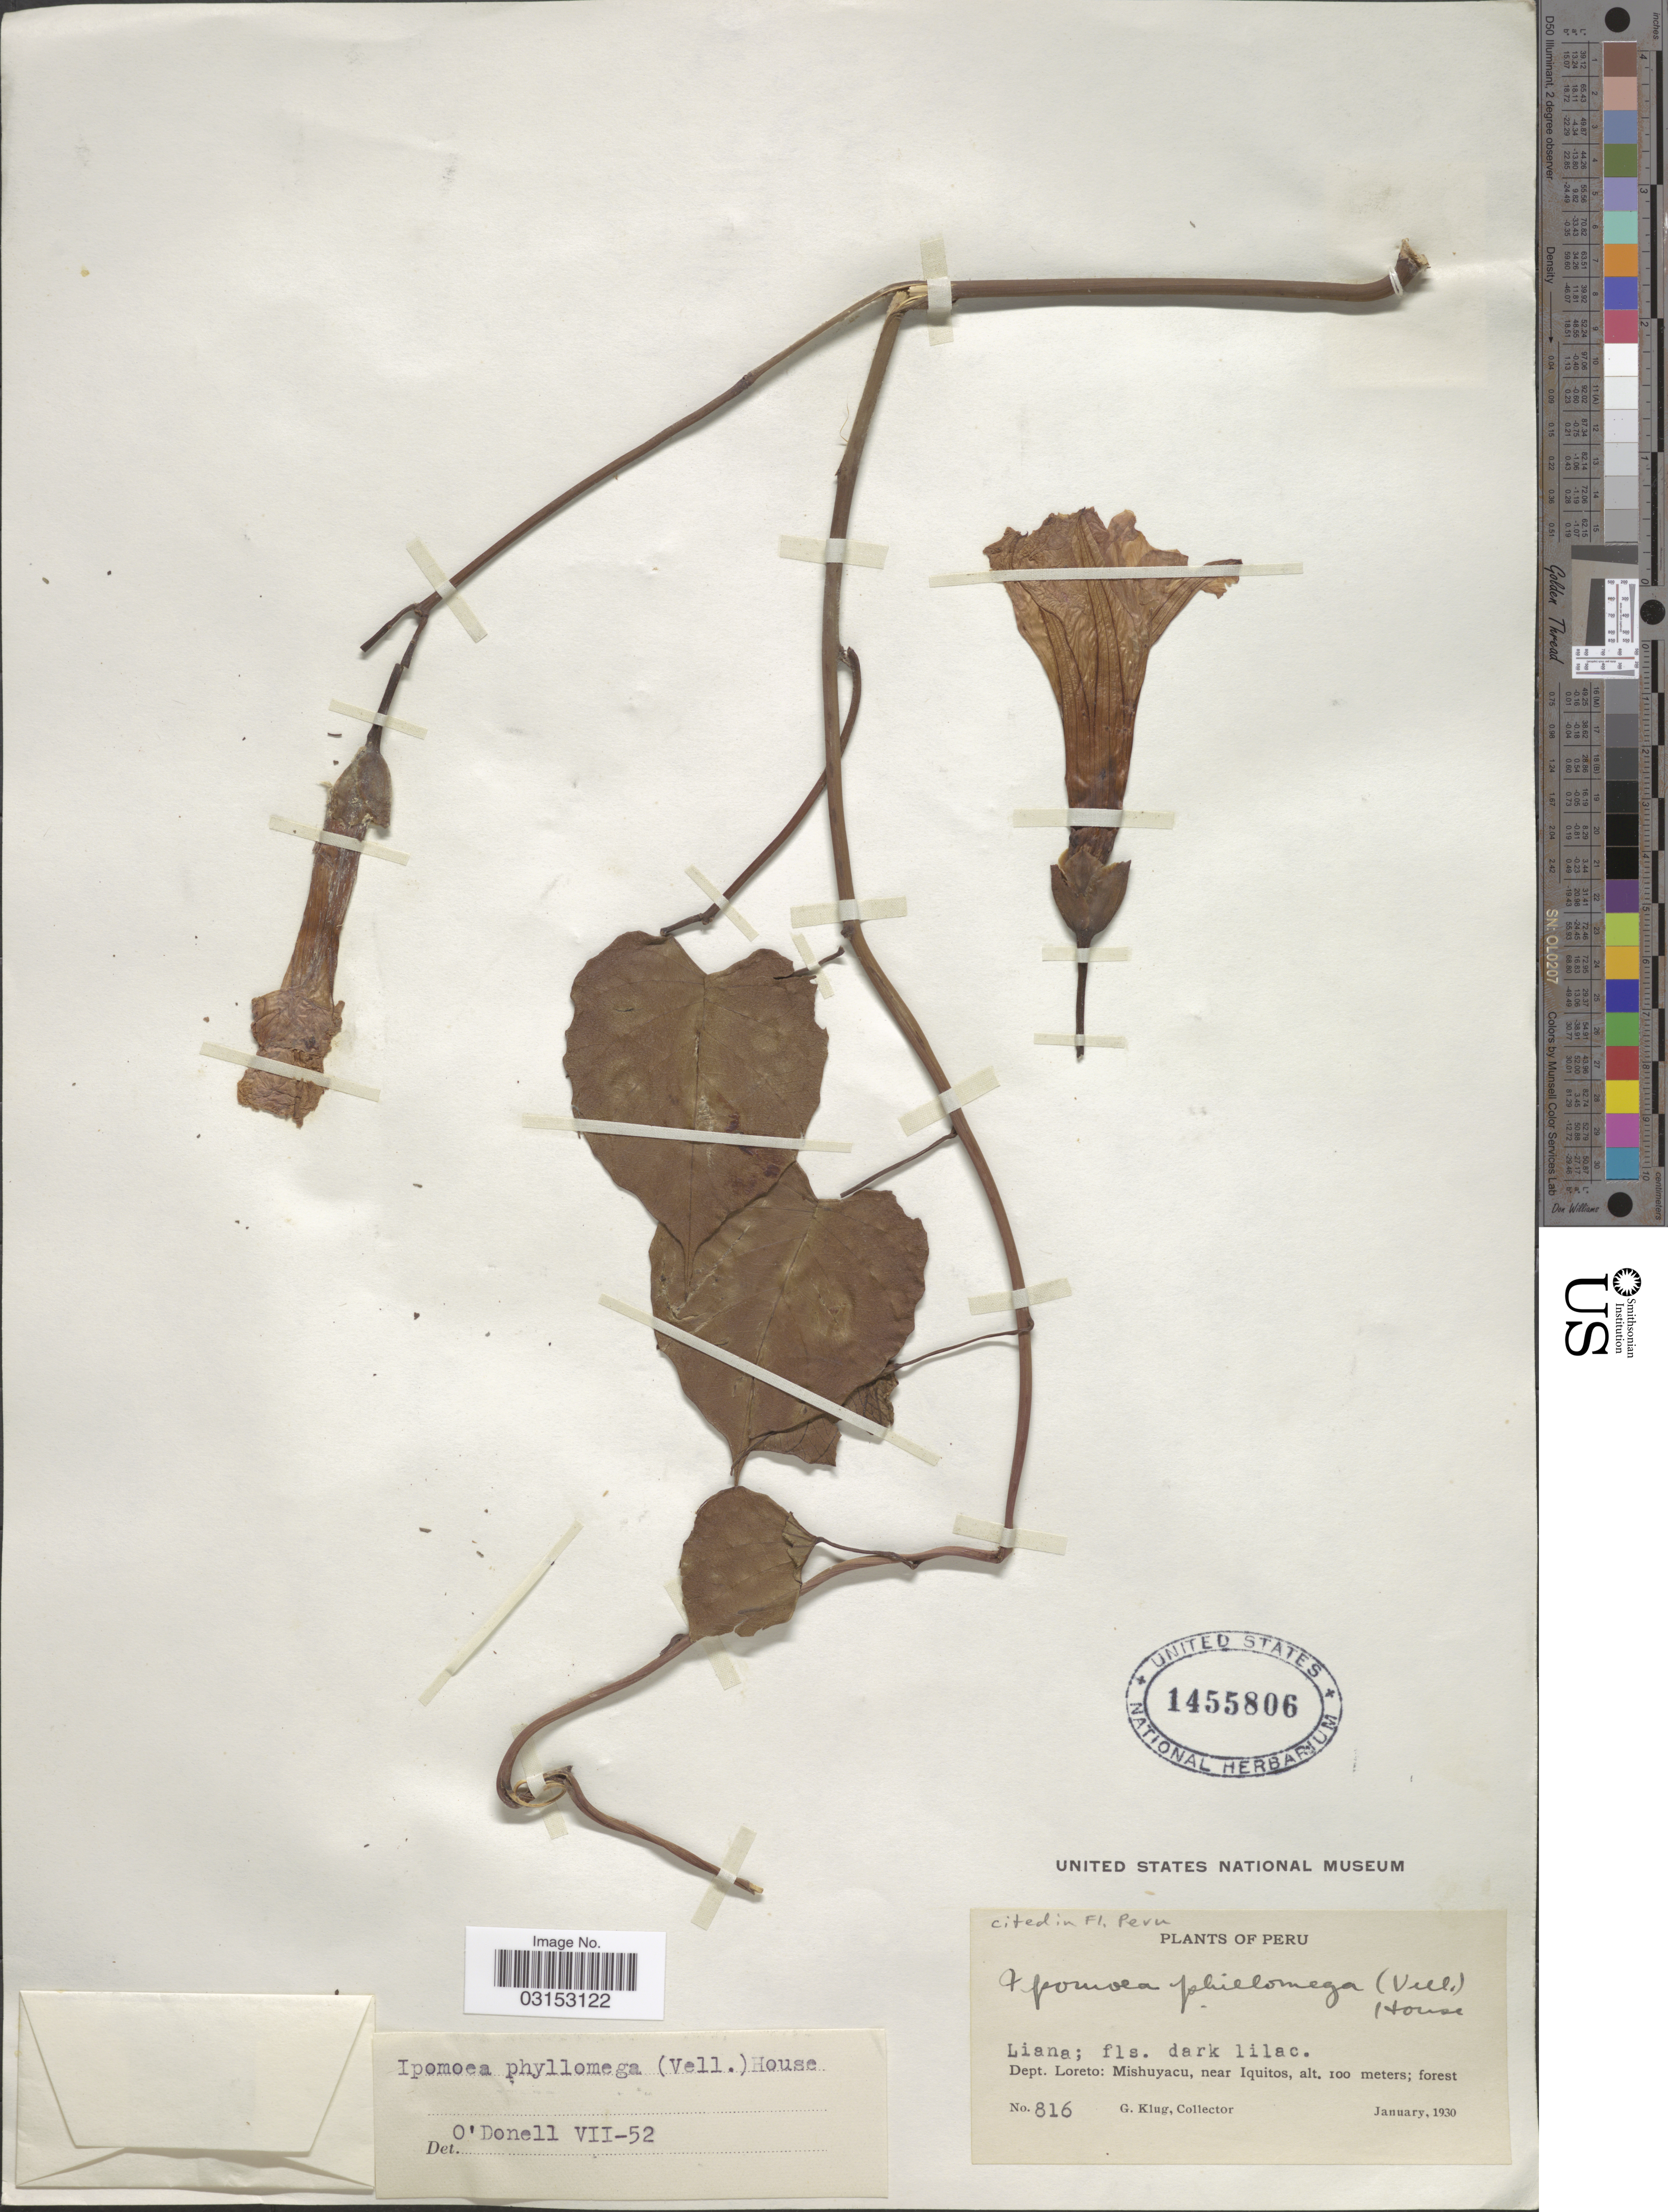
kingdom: Plantae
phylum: Tracheophyta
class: Magnoliopsida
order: Solanales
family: Convolvulaceae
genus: Ipomoea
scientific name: Ipomoea philomega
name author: (Vell.) House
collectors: G. Klug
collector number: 816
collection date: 1930-01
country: Peru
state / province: Loreto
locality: Dept. Loreto: Mishuyacu, near Iquitos.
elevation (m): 100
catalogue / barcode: US 1455806